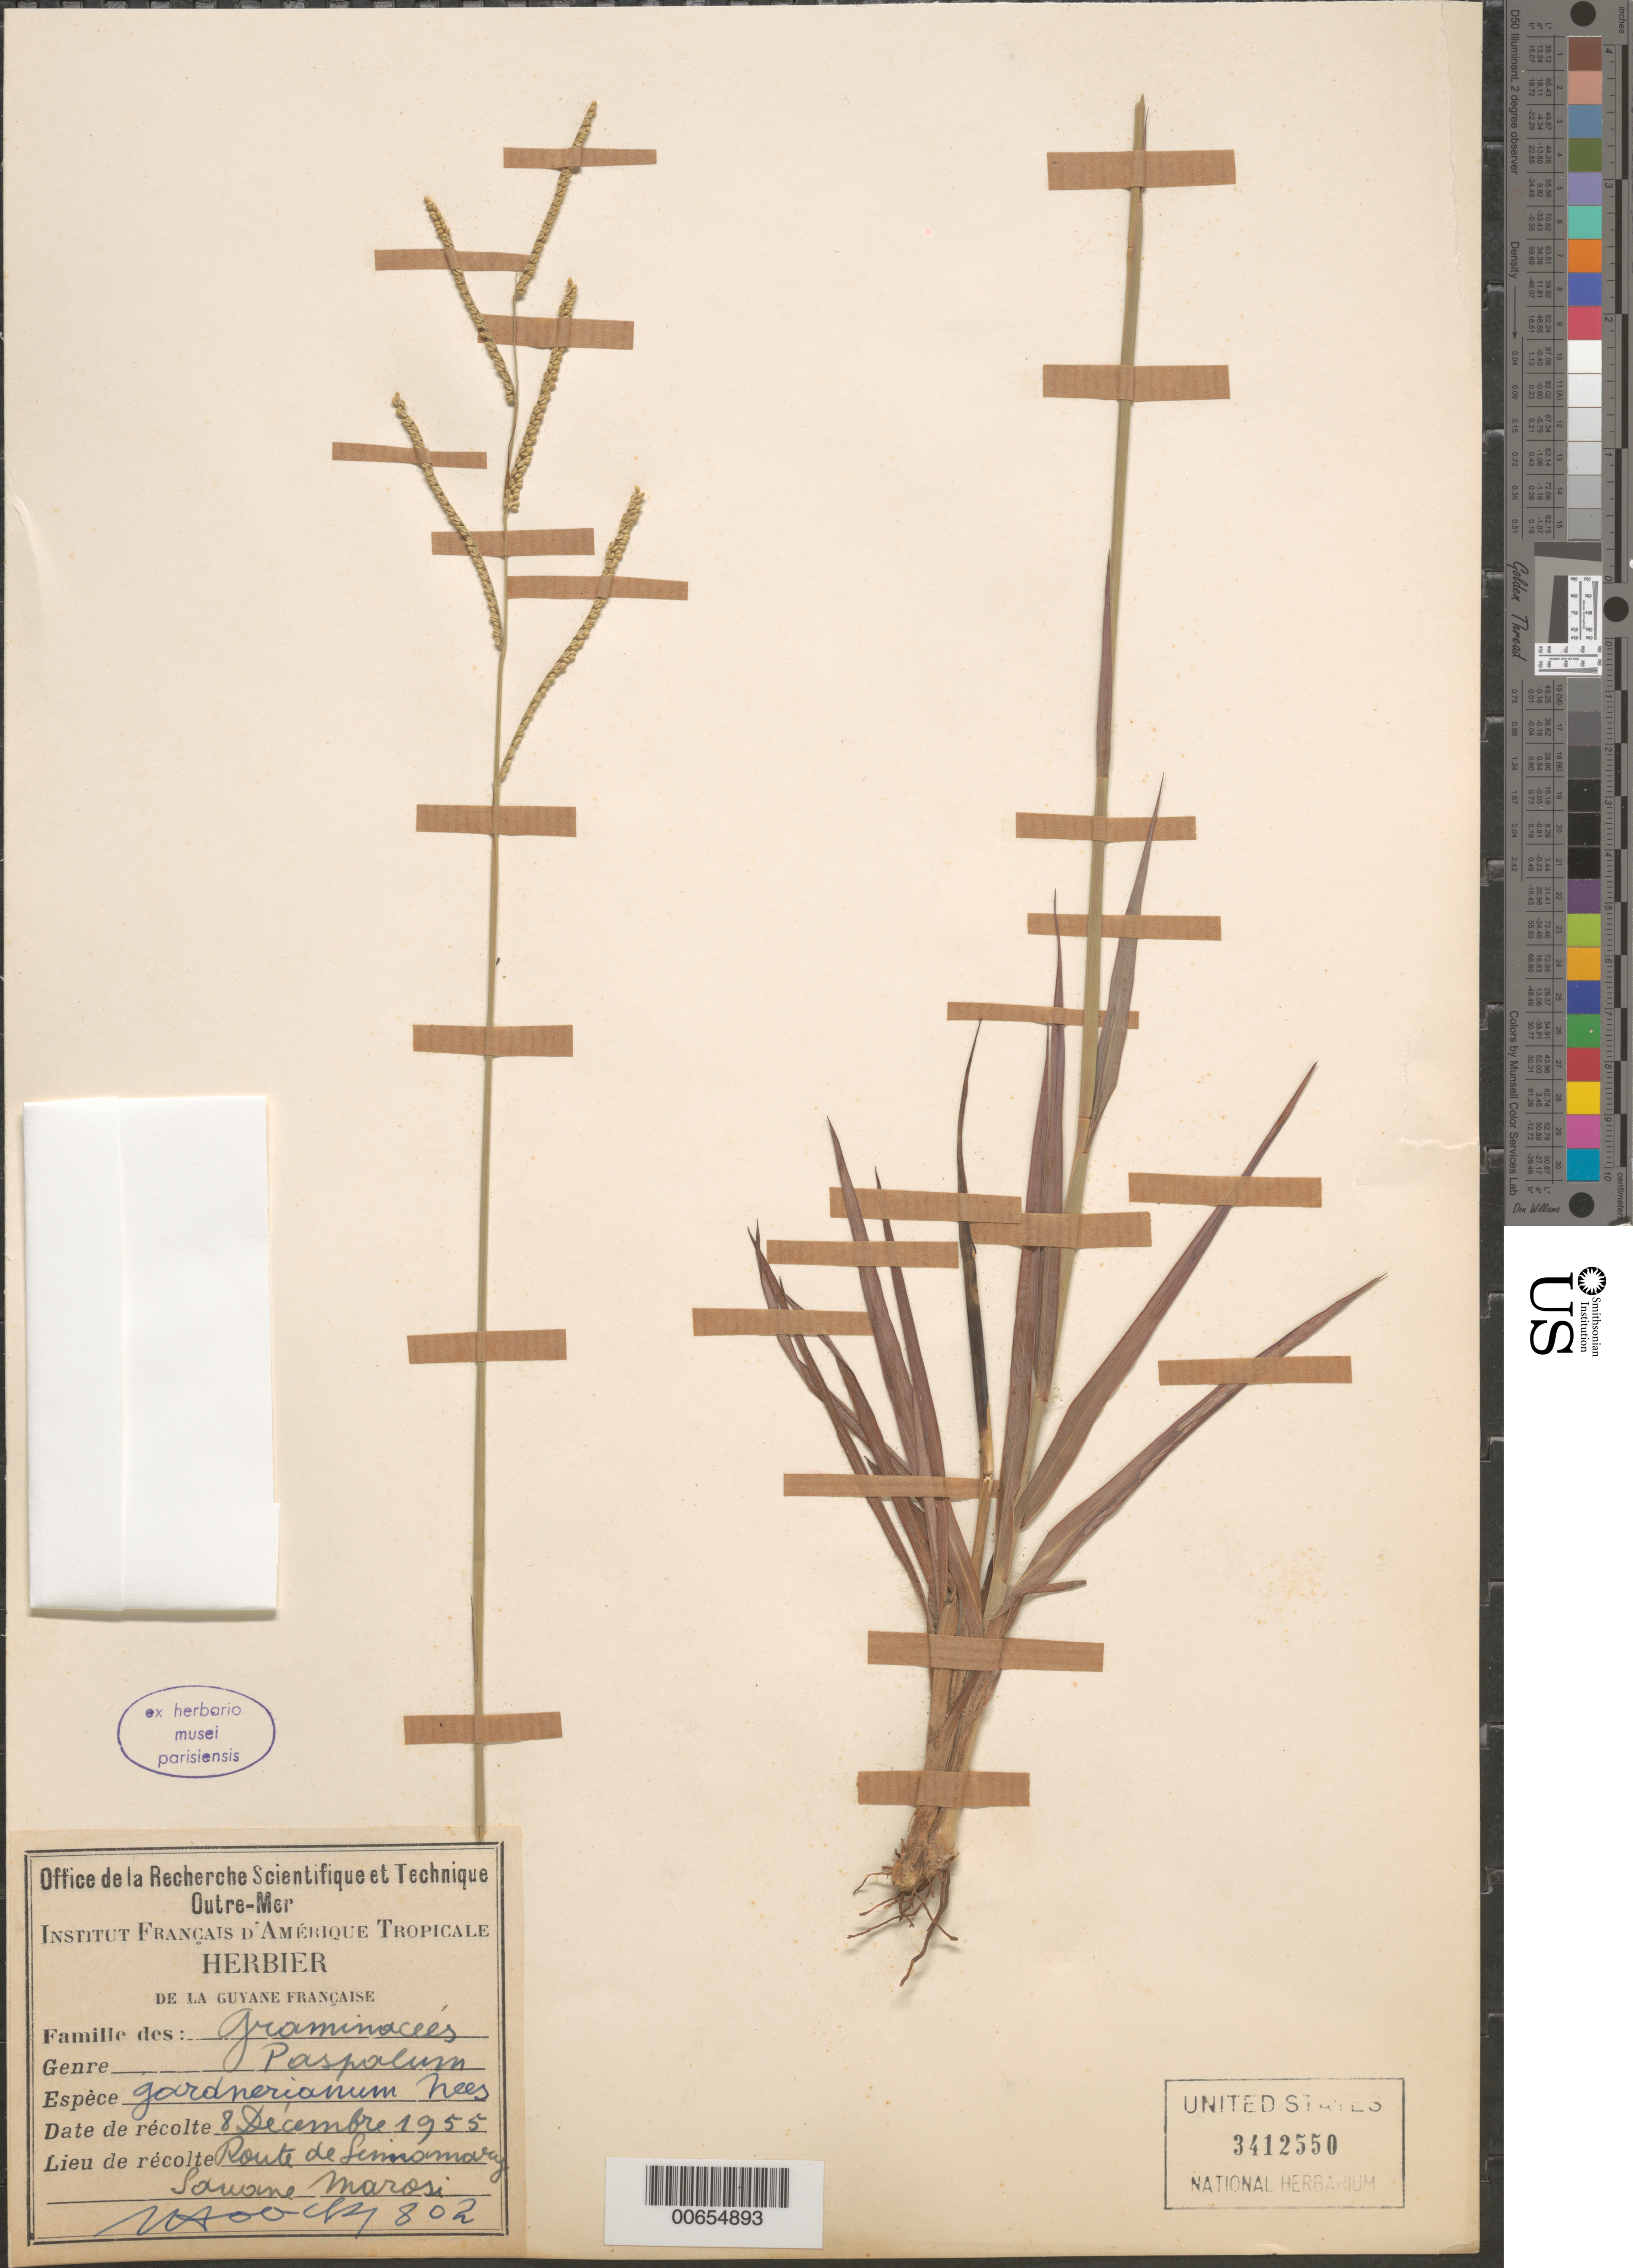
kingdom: Plantae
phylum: Tracheophyta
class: Liliopsida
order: Poales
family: Poaceae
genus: Paspalum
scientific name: Paspalum gardnerianum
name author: Nees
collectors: J. Hoock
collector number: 802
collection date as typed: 8-Dec-55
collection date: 1955-12-08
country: French Guiana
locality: Route de Sinnamary, Savane Marosi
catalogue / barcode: US 3412550